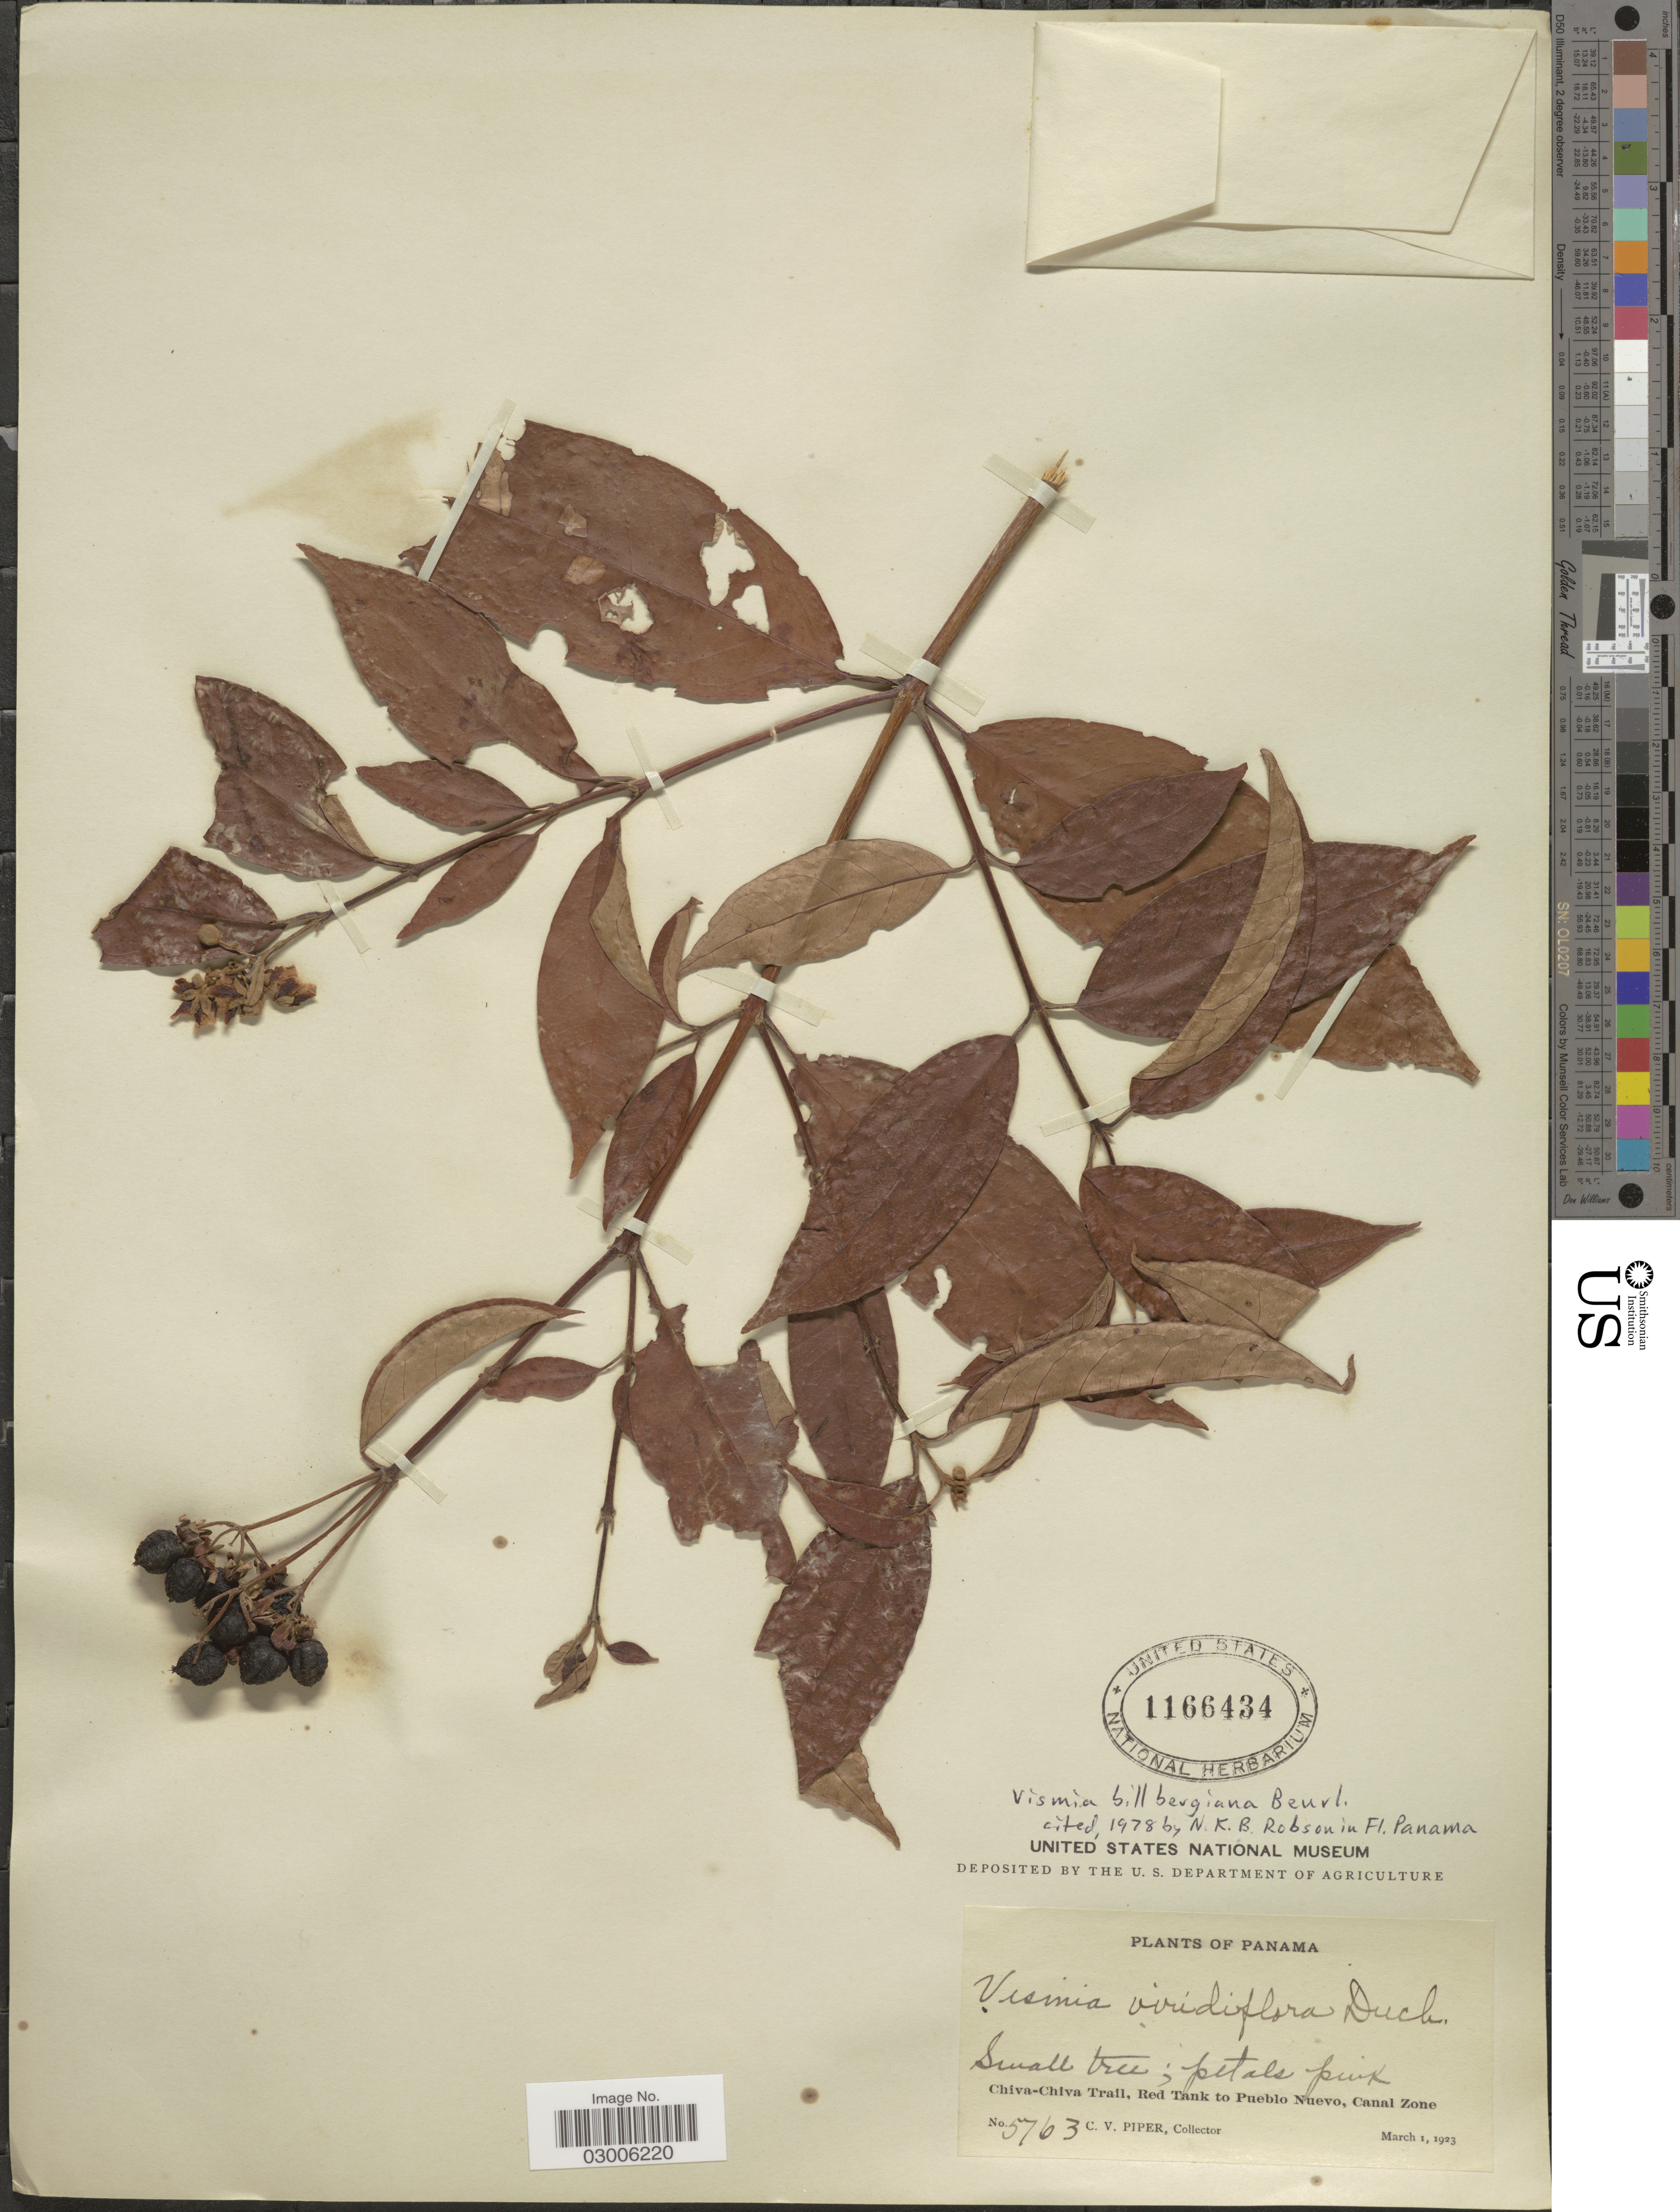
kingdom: Plantae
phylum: Tracheophyta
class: Magnoliopsida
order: Malpighiales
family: Hypericaceae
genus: Vismia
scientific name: Vismia billbergiana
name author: Beurl.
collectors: C. V. Piper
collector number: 5763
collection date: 1923-03-01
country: Panama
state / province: Panamá / Panamá Oeste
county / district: Canal Zone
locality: Chiva-Chiva Trail, Red Tank to Pueblo Nuevo.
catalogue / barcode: US 1166434